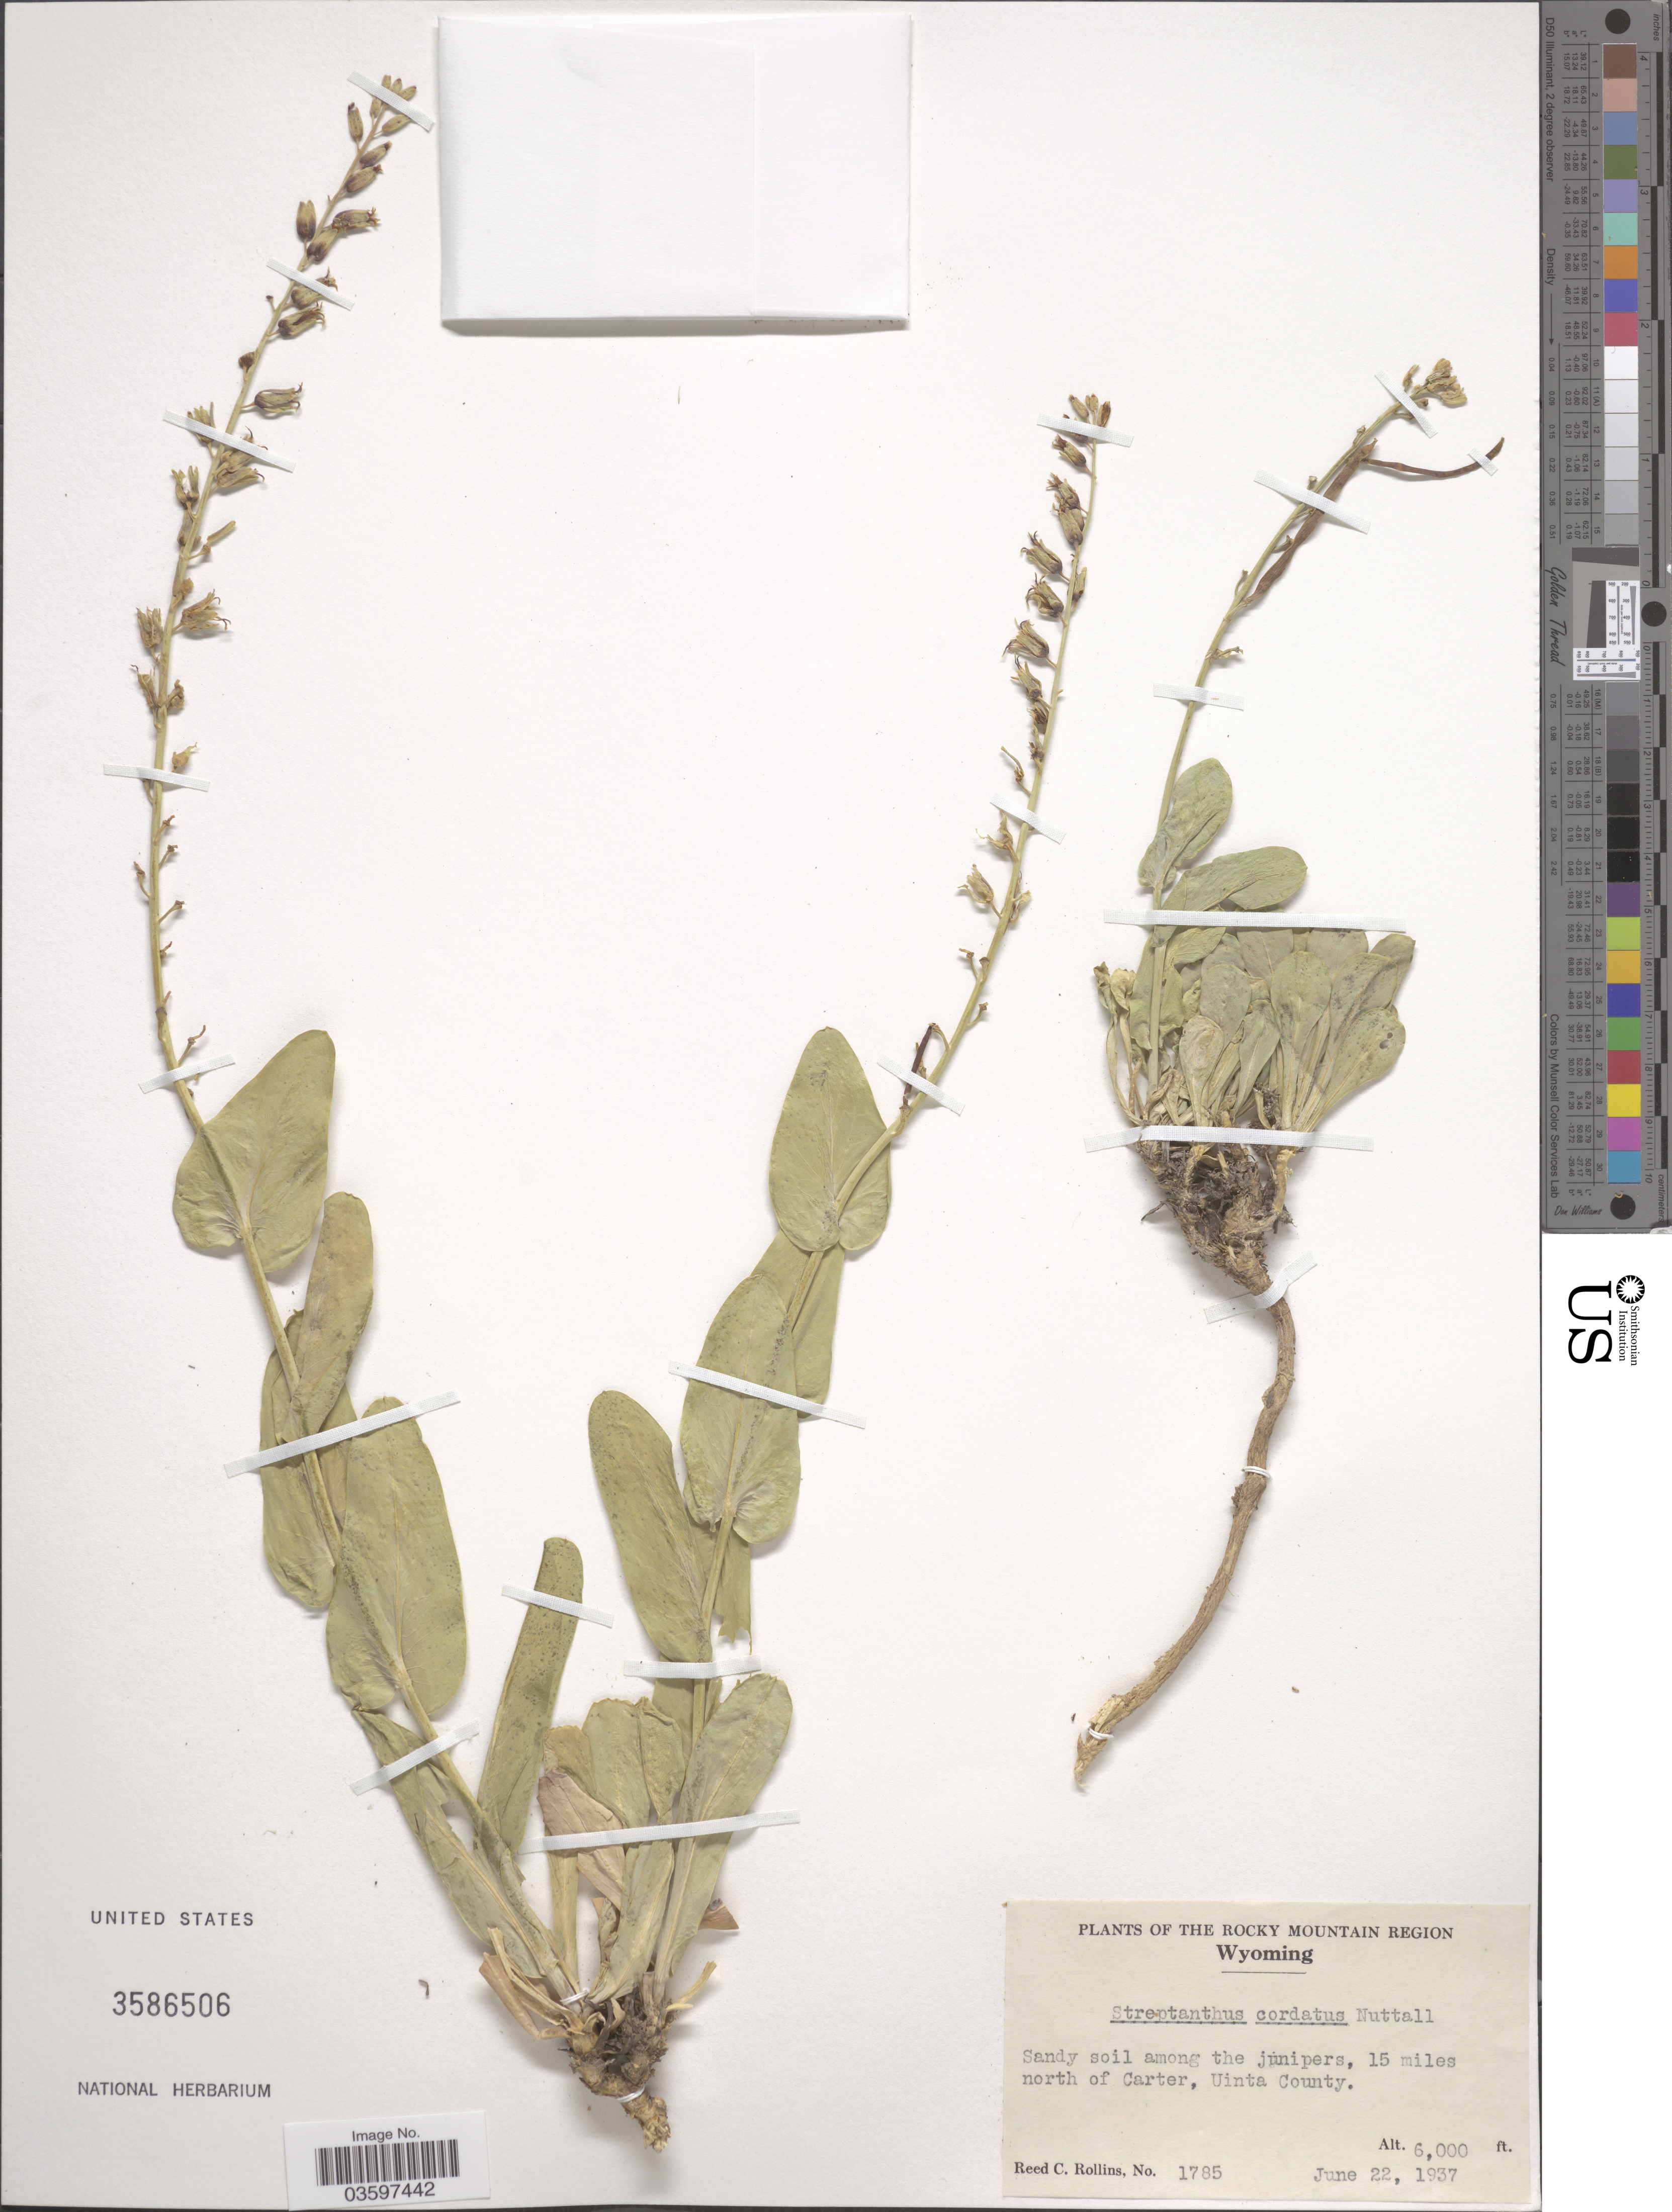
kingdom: Plantae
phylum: Tracheophyta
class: Magnoliopsida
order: Brassicales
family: Brassicaceae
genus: Streptanthus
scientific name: Streptanthus cordatus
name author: Nutt. ex Torr. & A. Gray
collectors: R. C. Rollins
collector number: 1785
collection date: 1937-06-22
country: United States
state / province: Wyoming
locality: The Rocky Mountain Region. 15 miles north of Carter, Uinta County.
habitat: sandy soil among junipers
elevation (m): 1829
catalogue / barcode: US 3586506